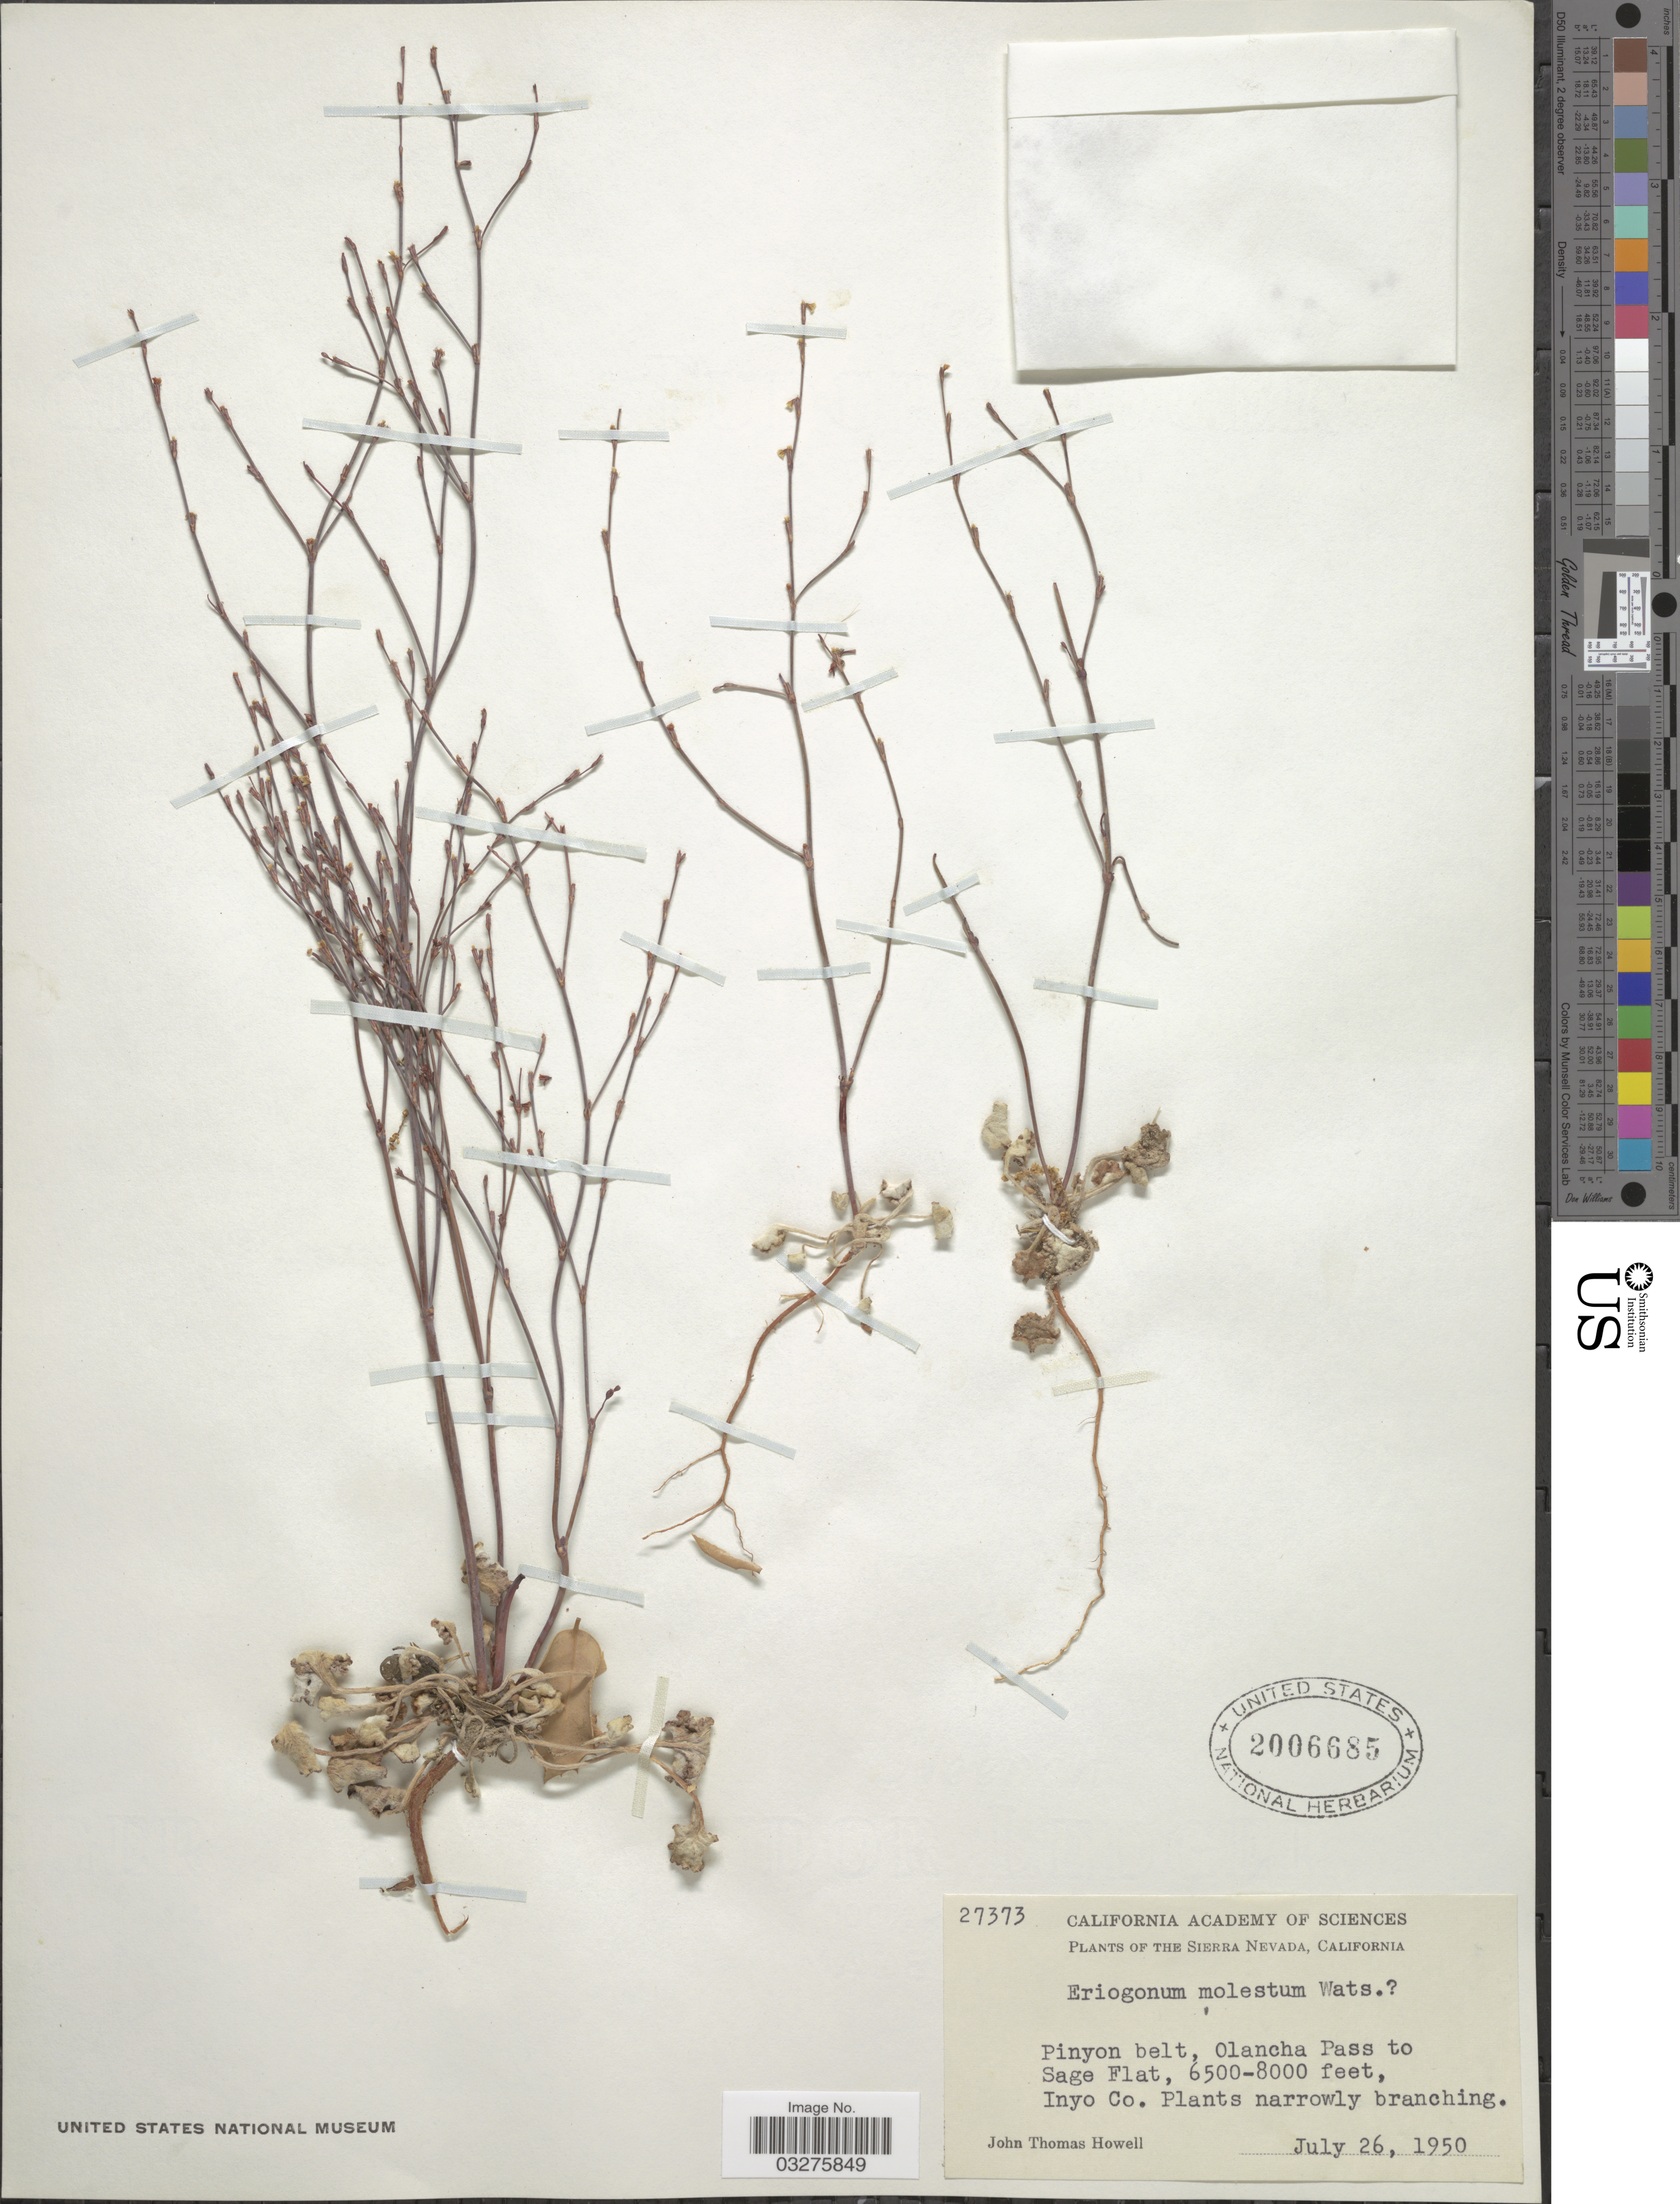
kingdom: Plantae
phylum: Tracheophyta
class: Magnoliopsida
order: Caryophyllales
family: Polygonaceae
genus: Eriogonum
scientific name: Eriogonum davidsonii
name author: Greene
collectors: J. T. Howell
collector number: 27373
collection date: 1950-07-26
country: United States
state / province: California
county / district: Inyo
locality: Sierra Nevada. Pinyon belt, Olancha Pass to Sage Flat, Inyo Co.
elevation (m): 1981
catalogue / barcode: US 2006685